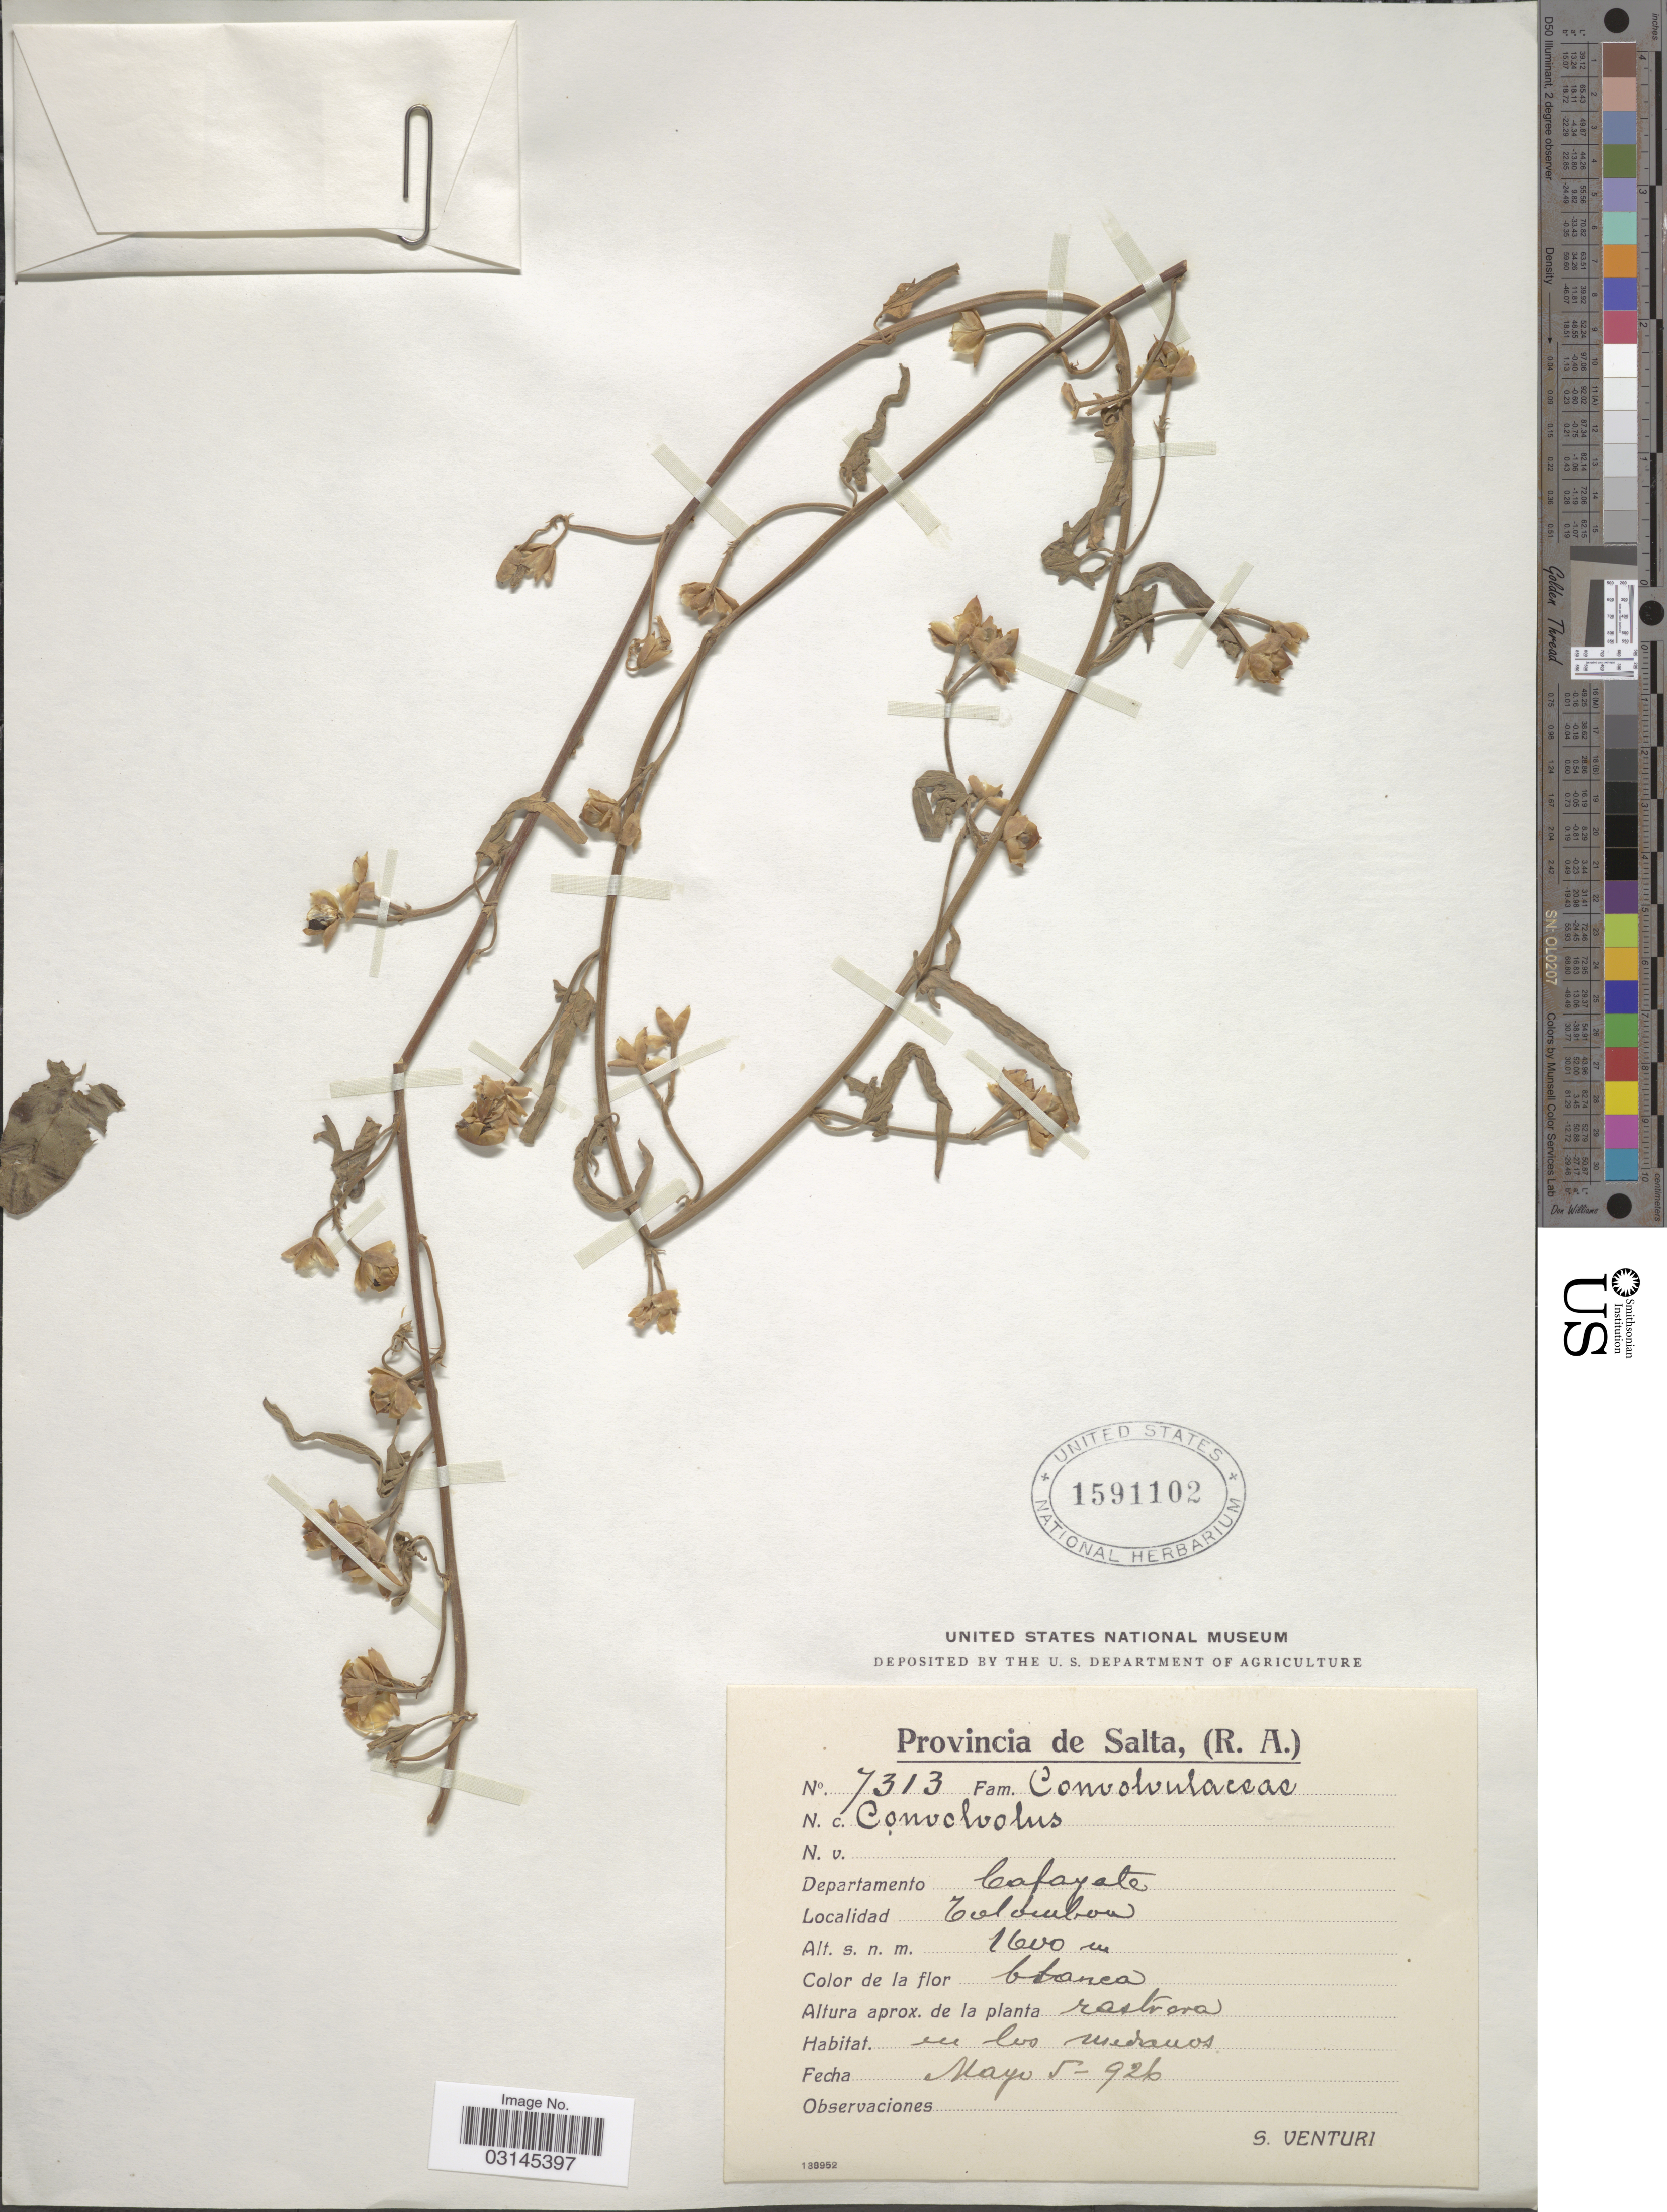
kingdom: Plantae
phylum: Tracheophyta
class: Magnoliopsida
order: Solanales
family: Convolvulaceae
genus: Convolvulus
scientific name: Convolvulus sp.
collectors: S. Venturi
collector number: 7313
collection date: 1926-05-05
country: Argentina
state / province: Salta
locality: Departamento Cafayate. Tolombon.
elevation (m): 1600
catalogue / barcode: US 1591102